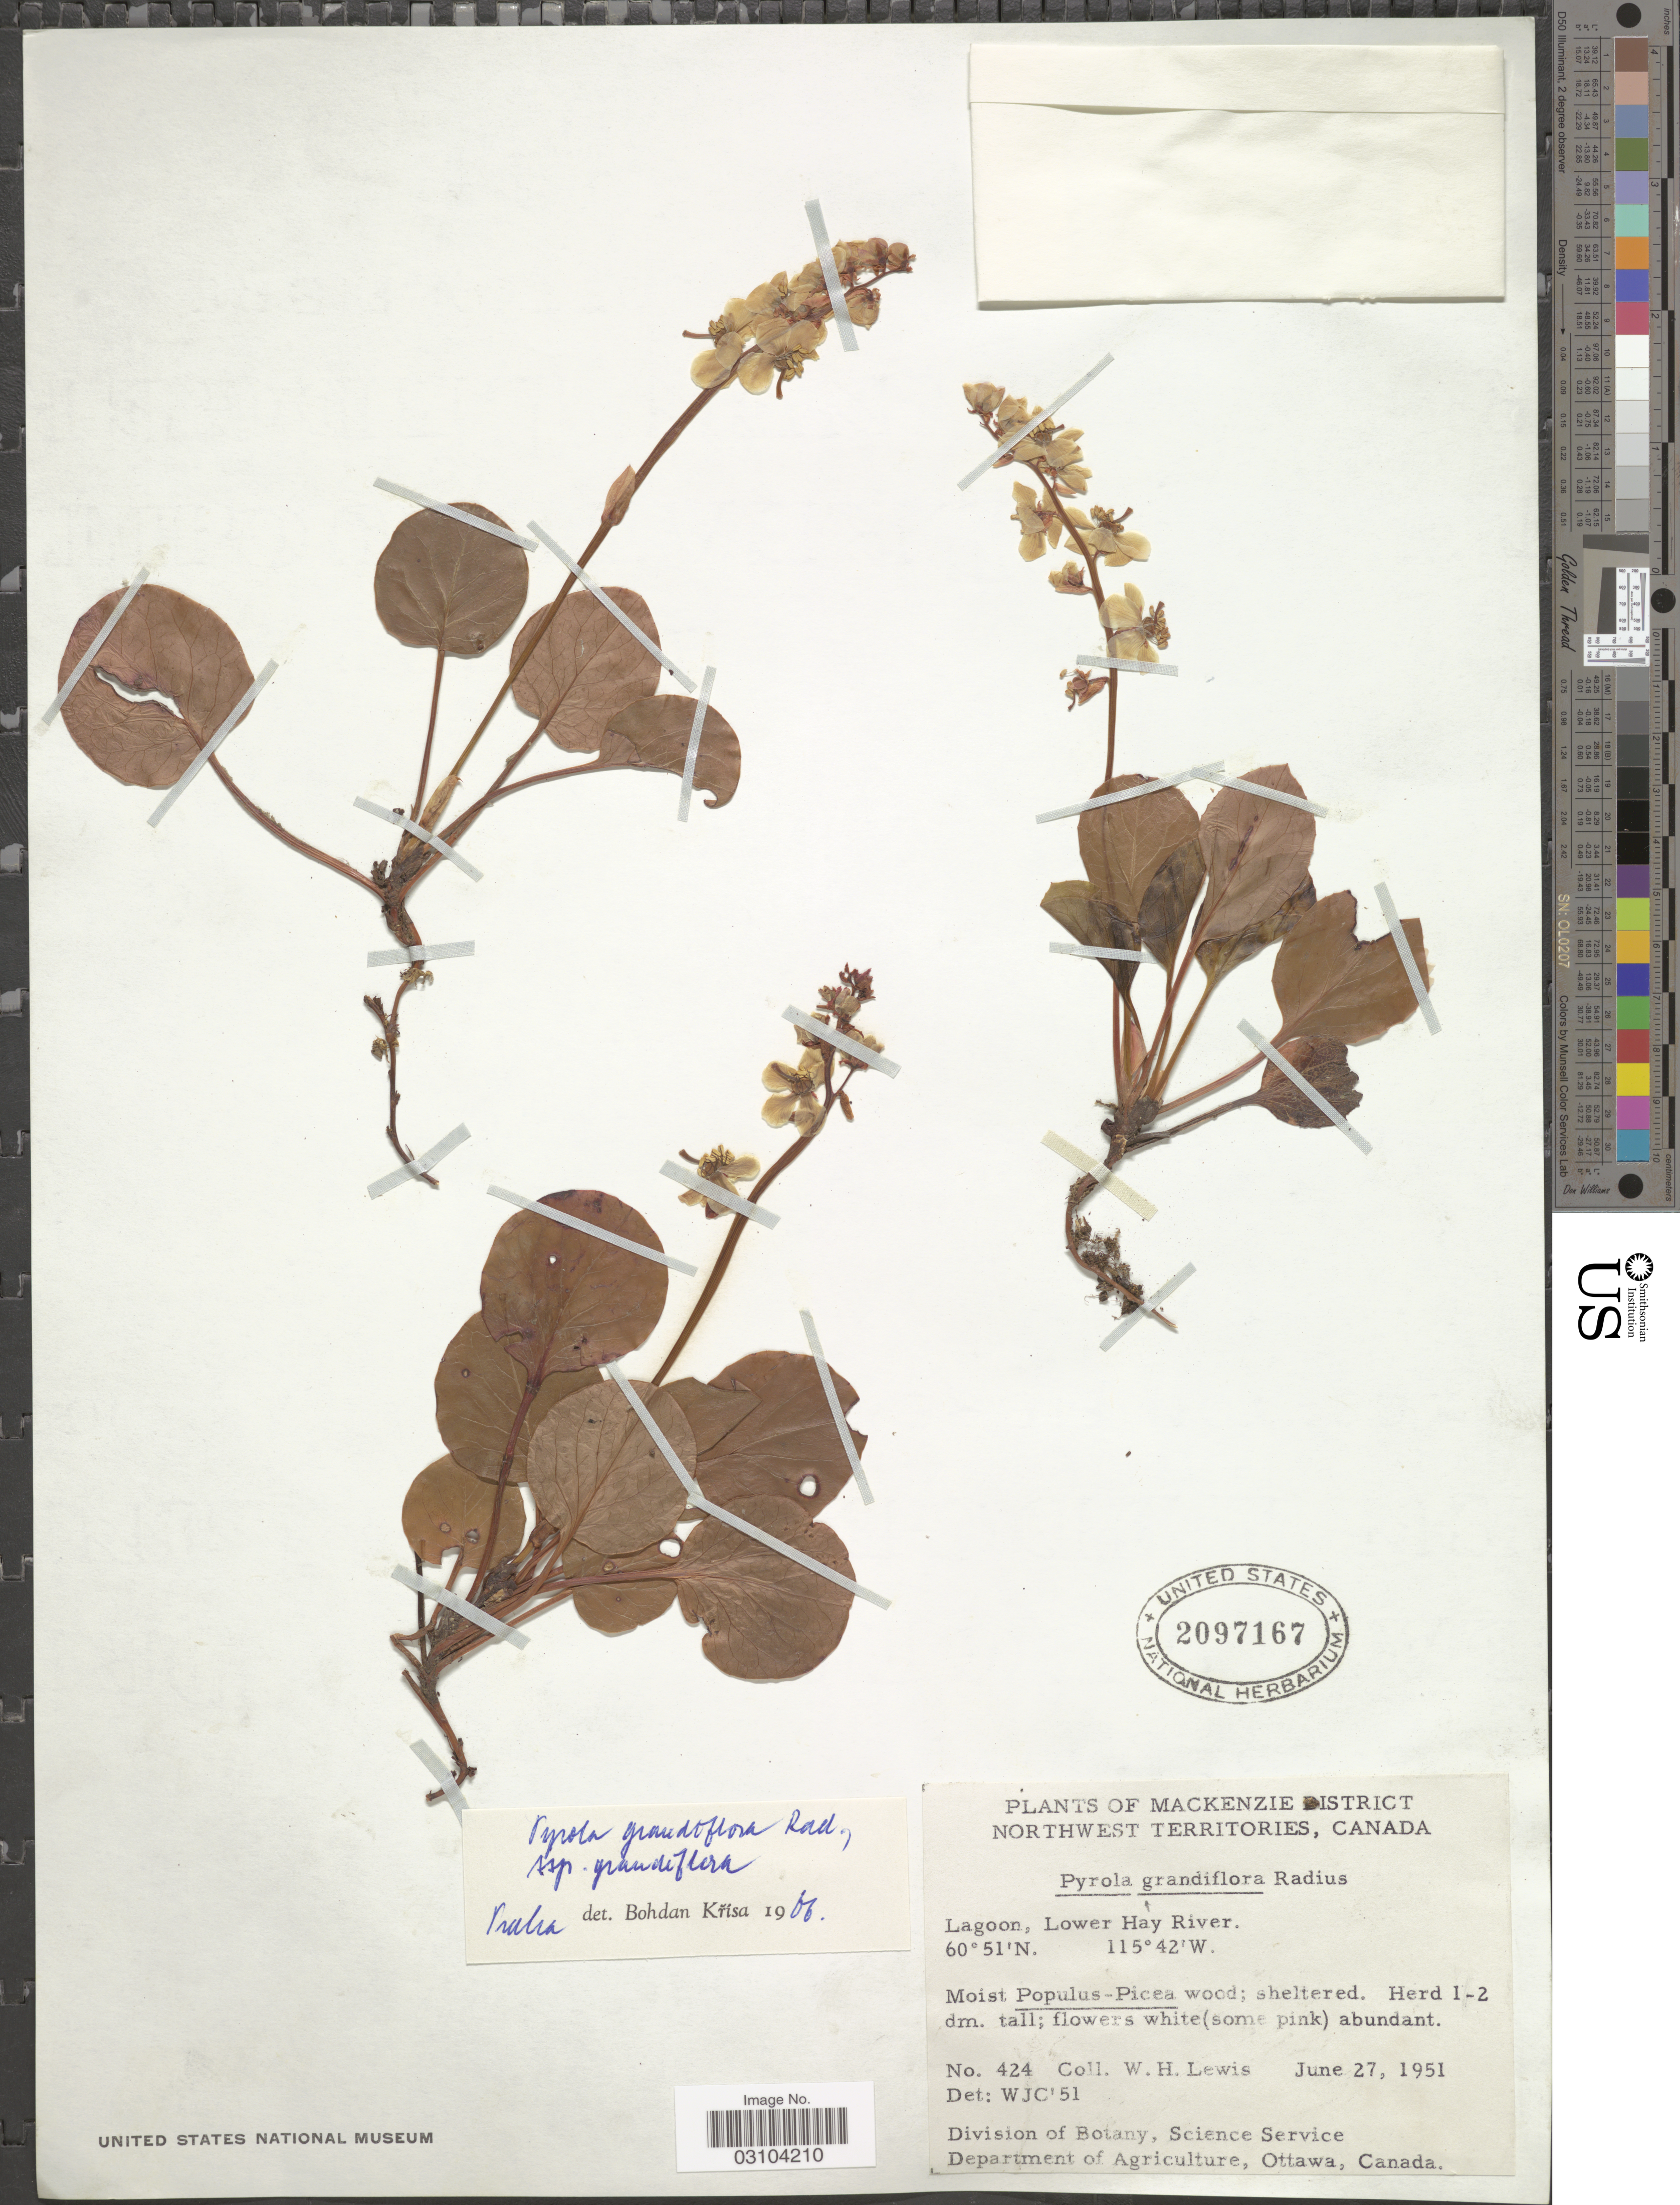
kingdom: Plantae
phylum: Tracheophyta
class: Magnoliopsida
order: Ericales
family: Ericaceae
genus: Pyrola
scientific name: Pyrola grandiflora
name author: Radius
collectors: W. H. Lewis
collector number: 424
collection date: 1951-06-27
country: Canada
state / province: Northwest Territories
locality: Mackenzie District. Lagoon, Lower Hay River.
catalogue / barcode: US 2097167